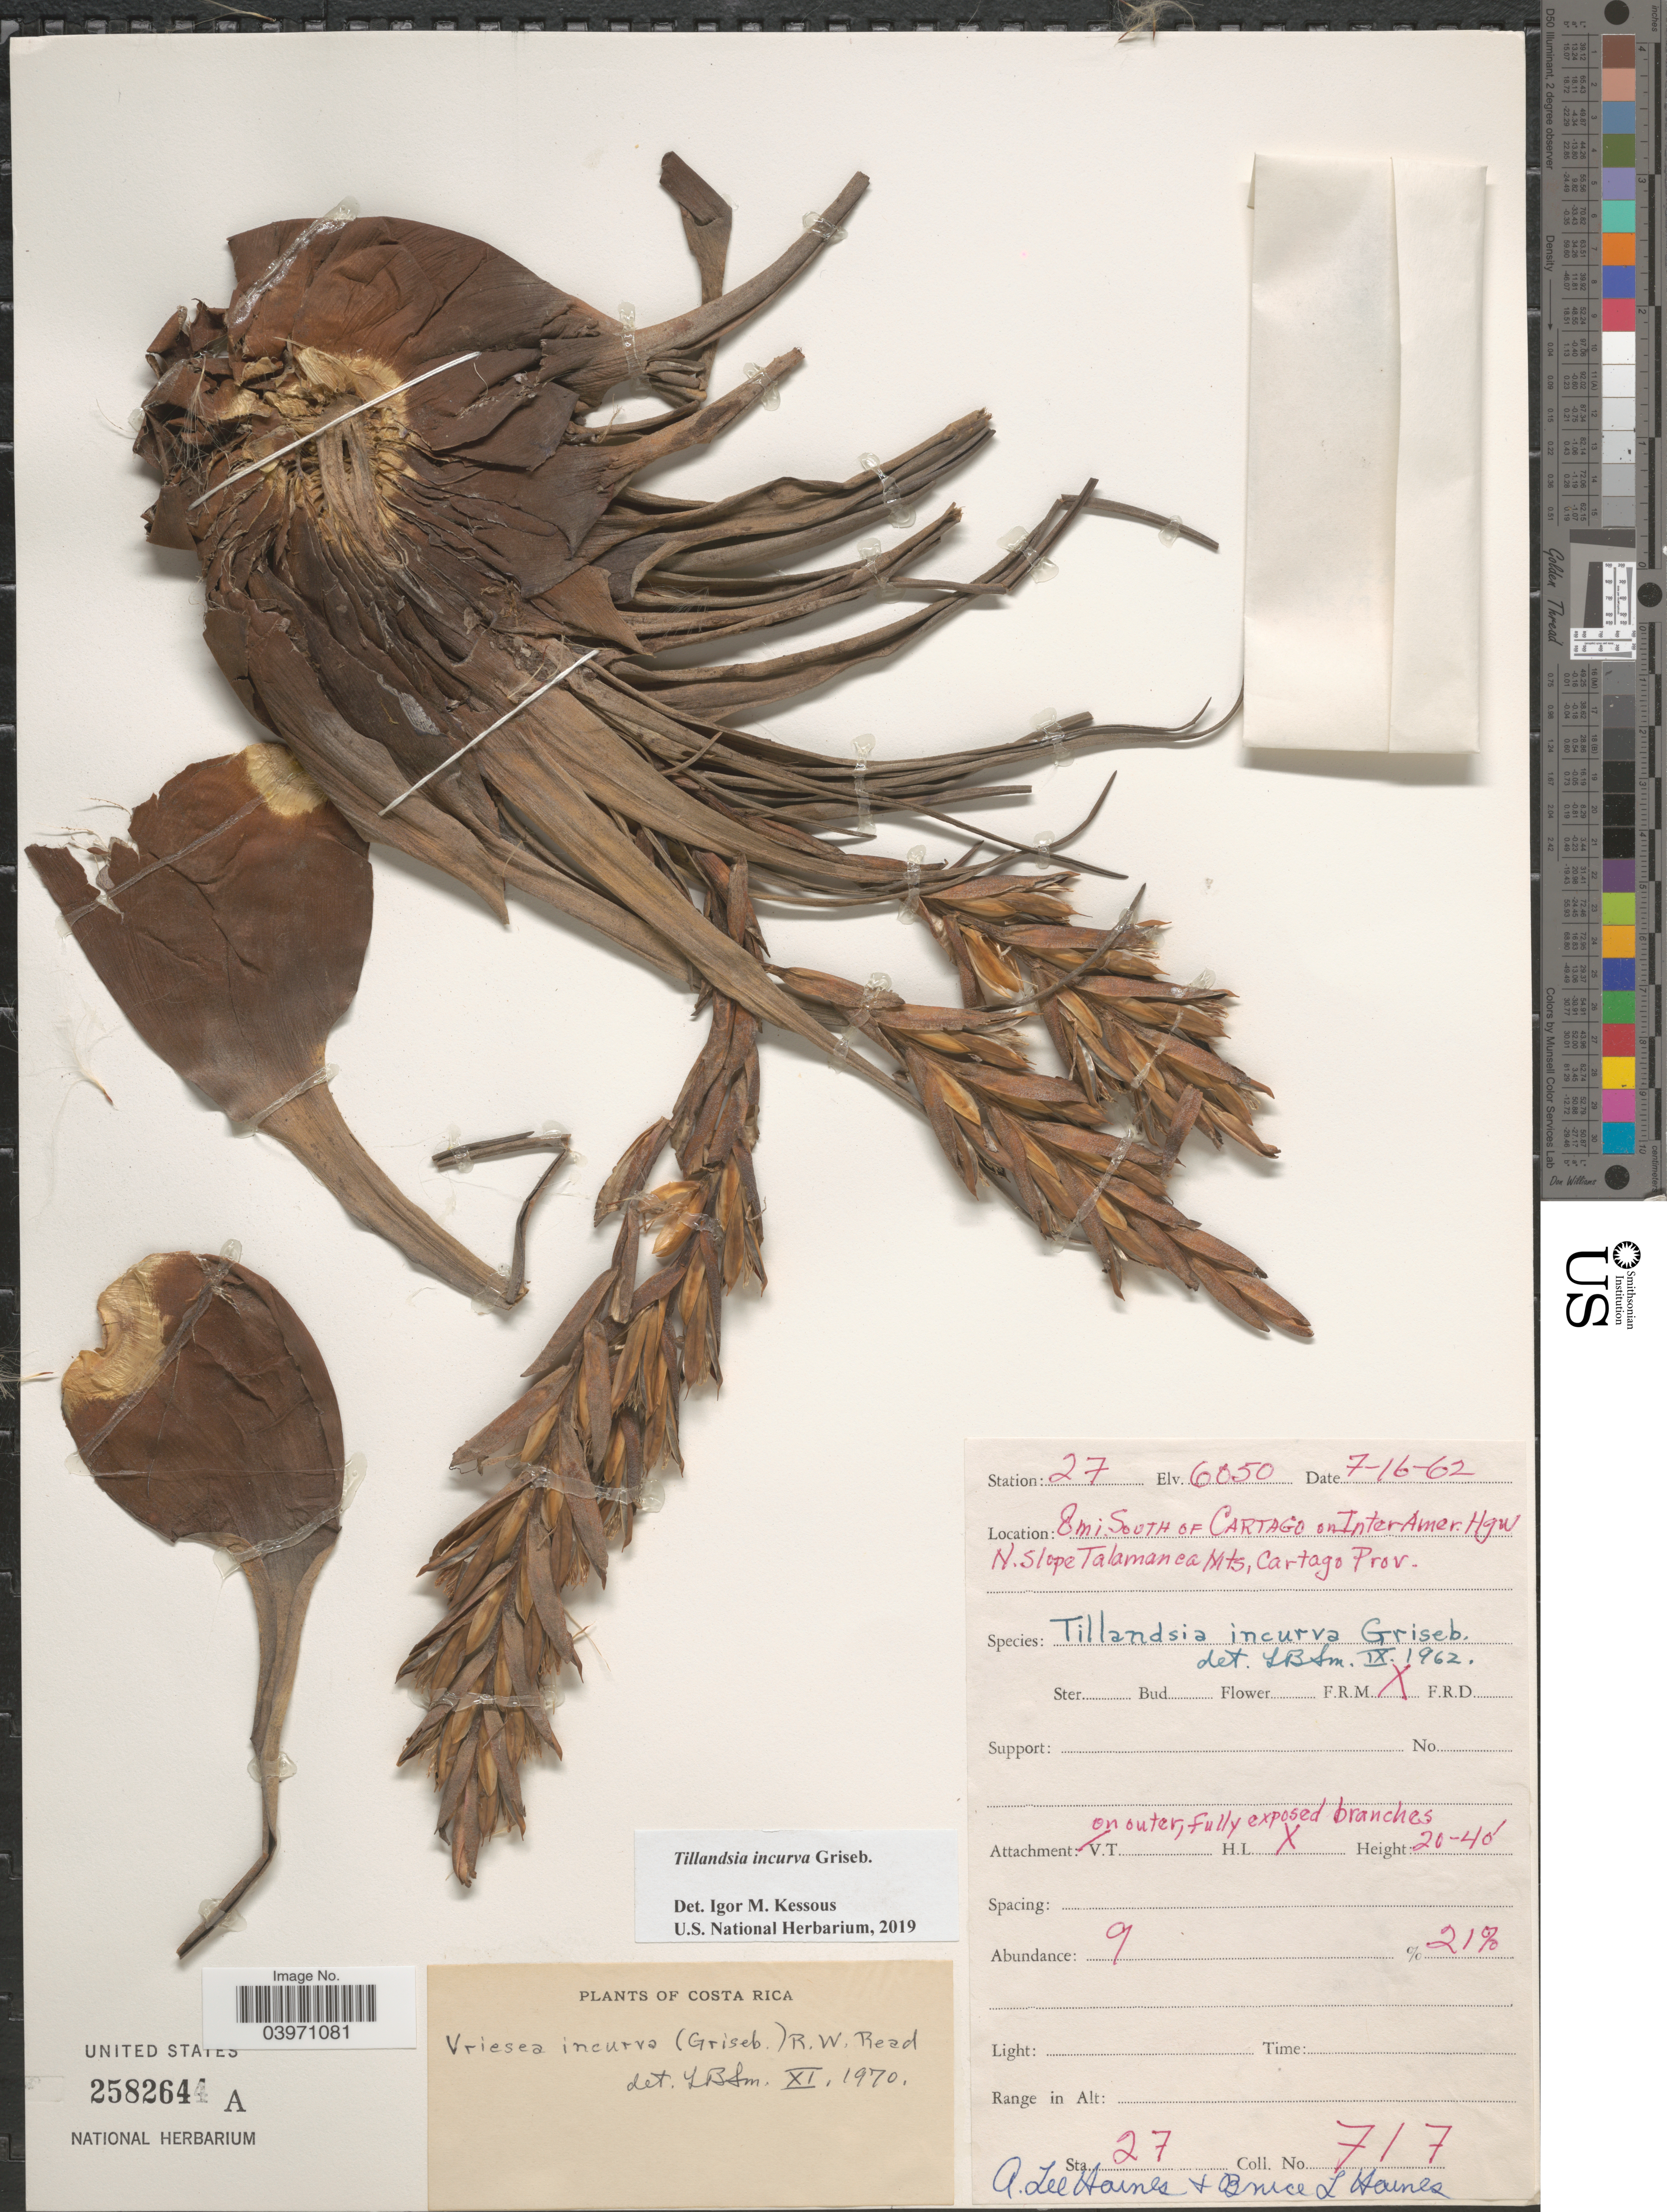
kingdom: Plantae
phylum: Tracheophyta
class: Liliopsida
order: Poales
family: Bromeliaceae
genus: Tillandsia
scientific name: Tillandsia incurva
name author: Griseb.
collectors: A. L. Haines & B. L. Haines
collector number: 717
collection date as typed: Transcribed d/m/y: 16/7/62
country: Costa Rica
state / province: Cartago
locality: Station 27. 8 mi. South of Cartago on Inter Amer. Hgw. N slope Talamanca Mts.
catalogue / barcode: US 2582644A